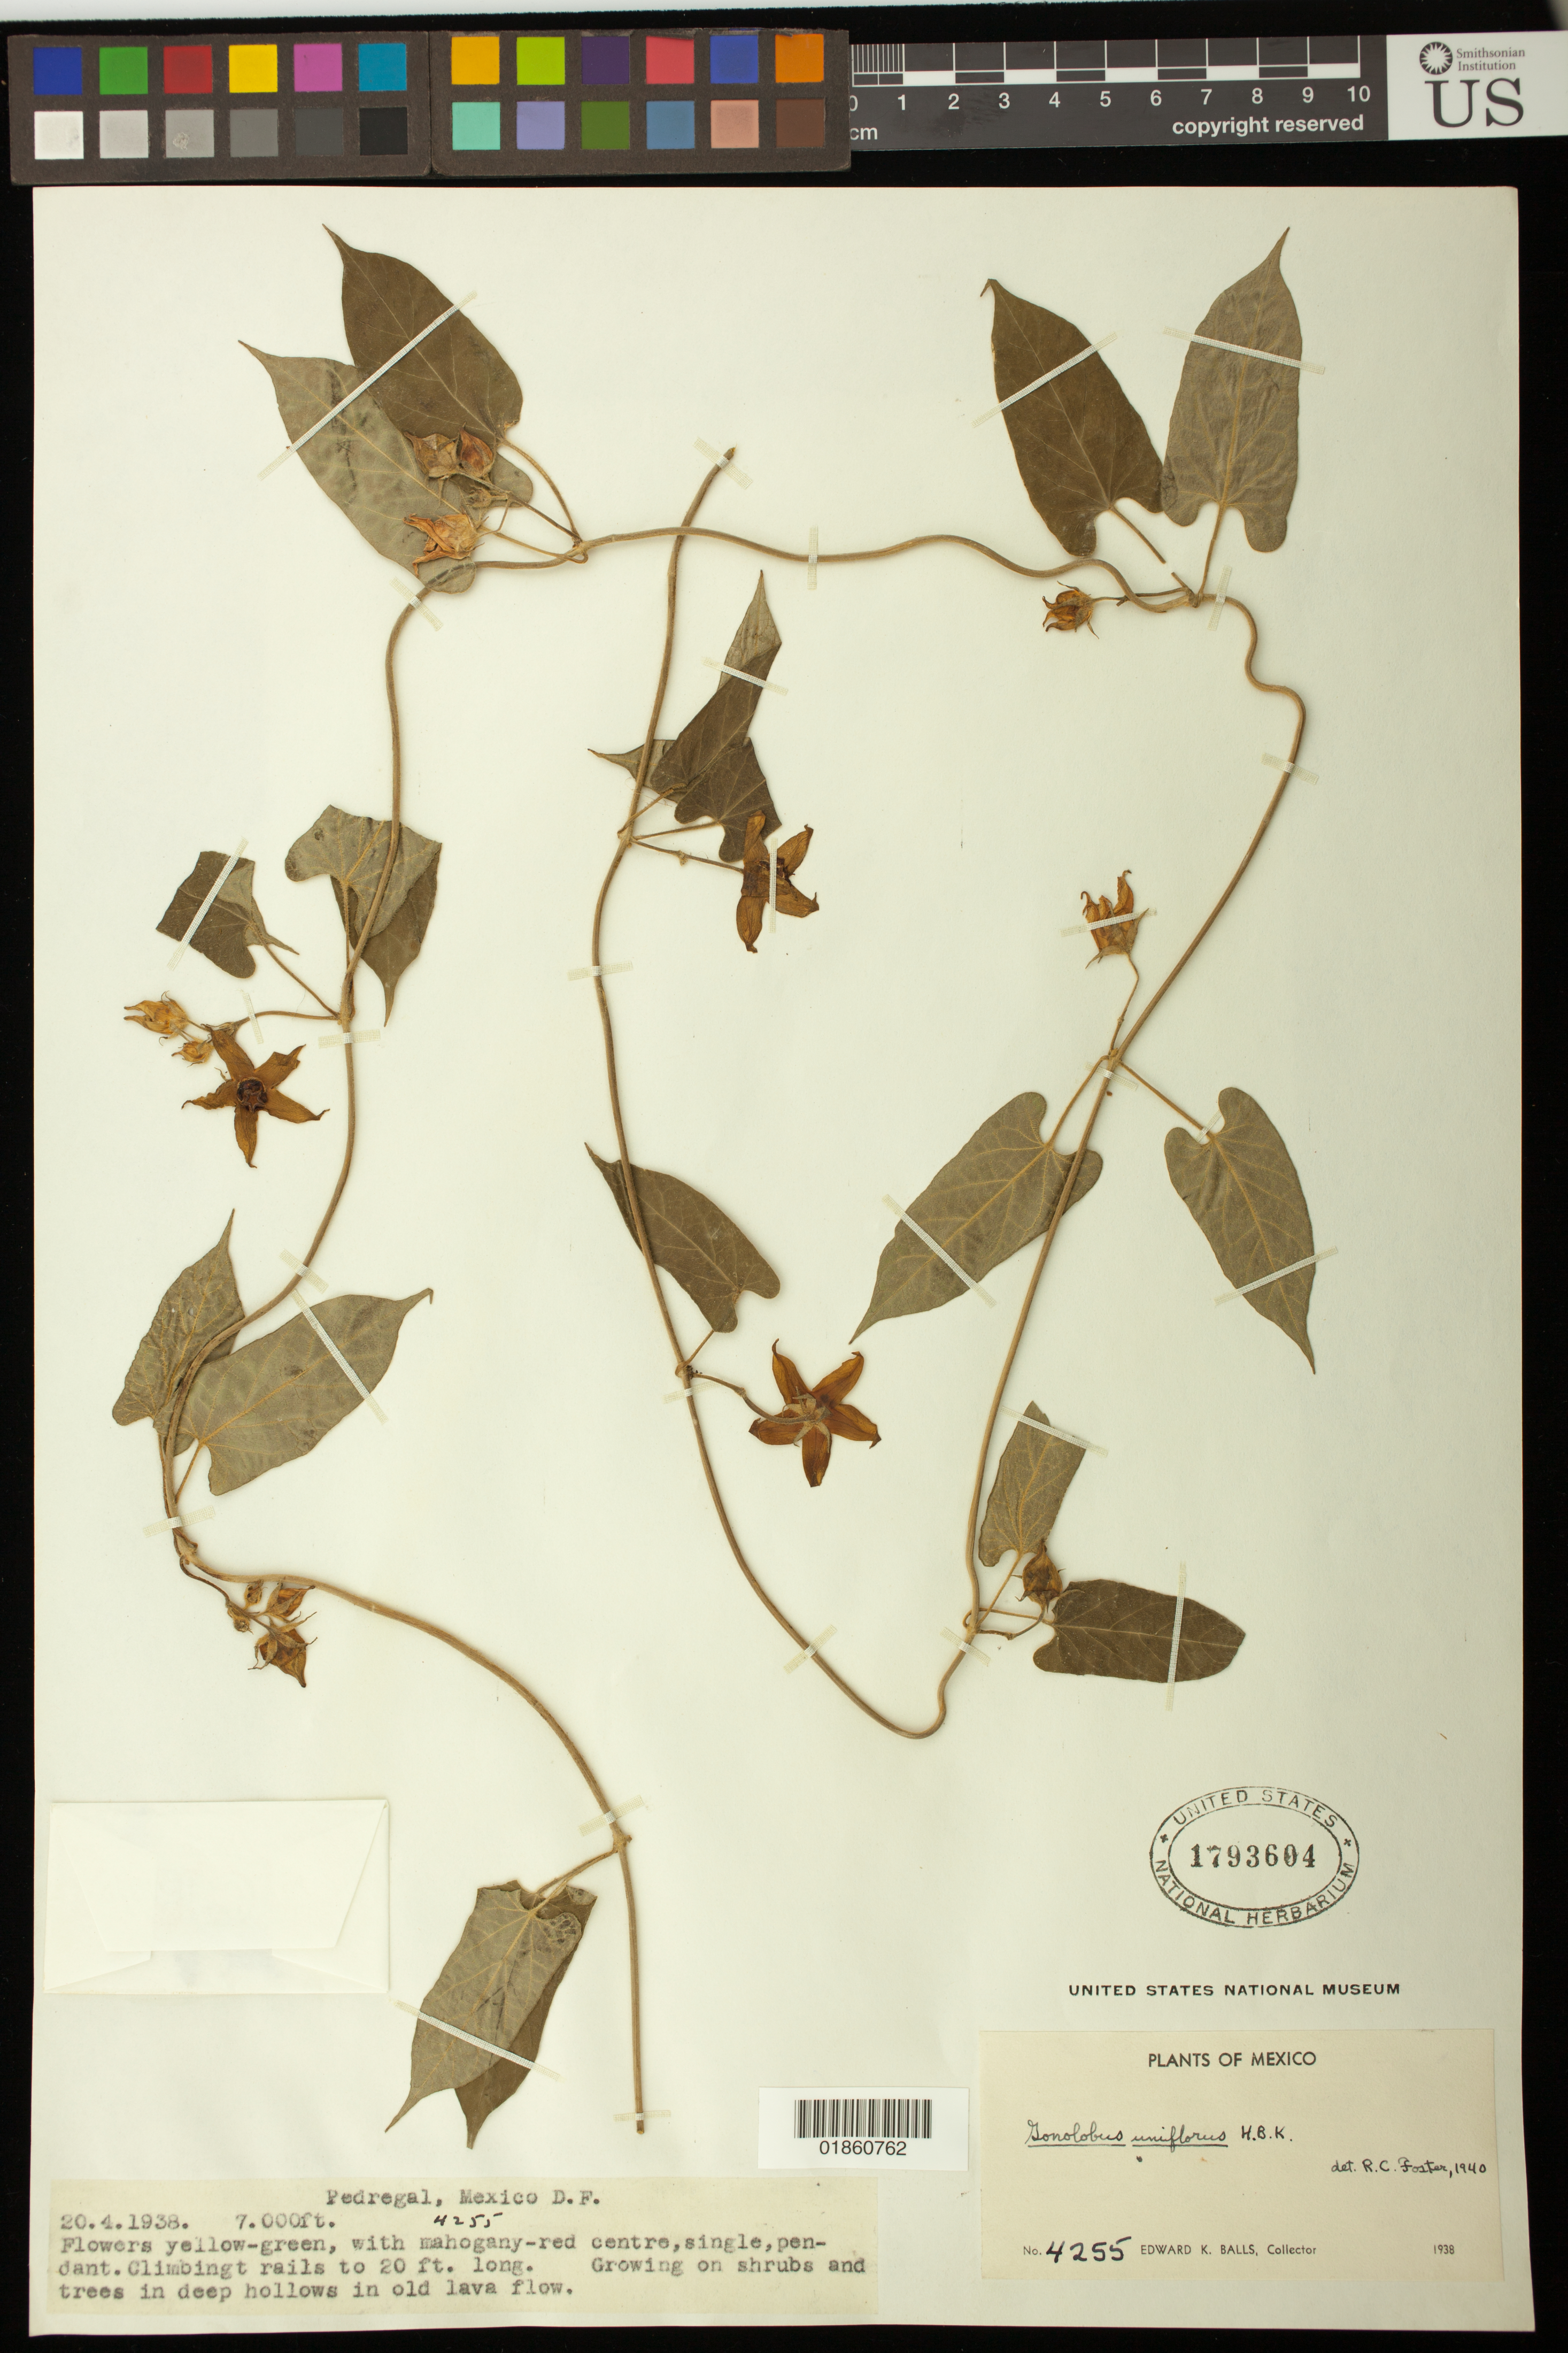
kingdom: Plantae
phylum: Tracheophyta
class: Magnoliopsida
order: Gentianales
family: Apocynaceae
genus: Gonolobus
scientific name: Gonolobus uniflorus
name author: Kunth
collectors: E. K. Balls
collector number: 4255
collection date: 1938-04-20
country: Mexico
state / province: Distrito Federal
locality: Pedregal, D.F.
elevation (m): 2134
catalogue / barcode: US 1793604